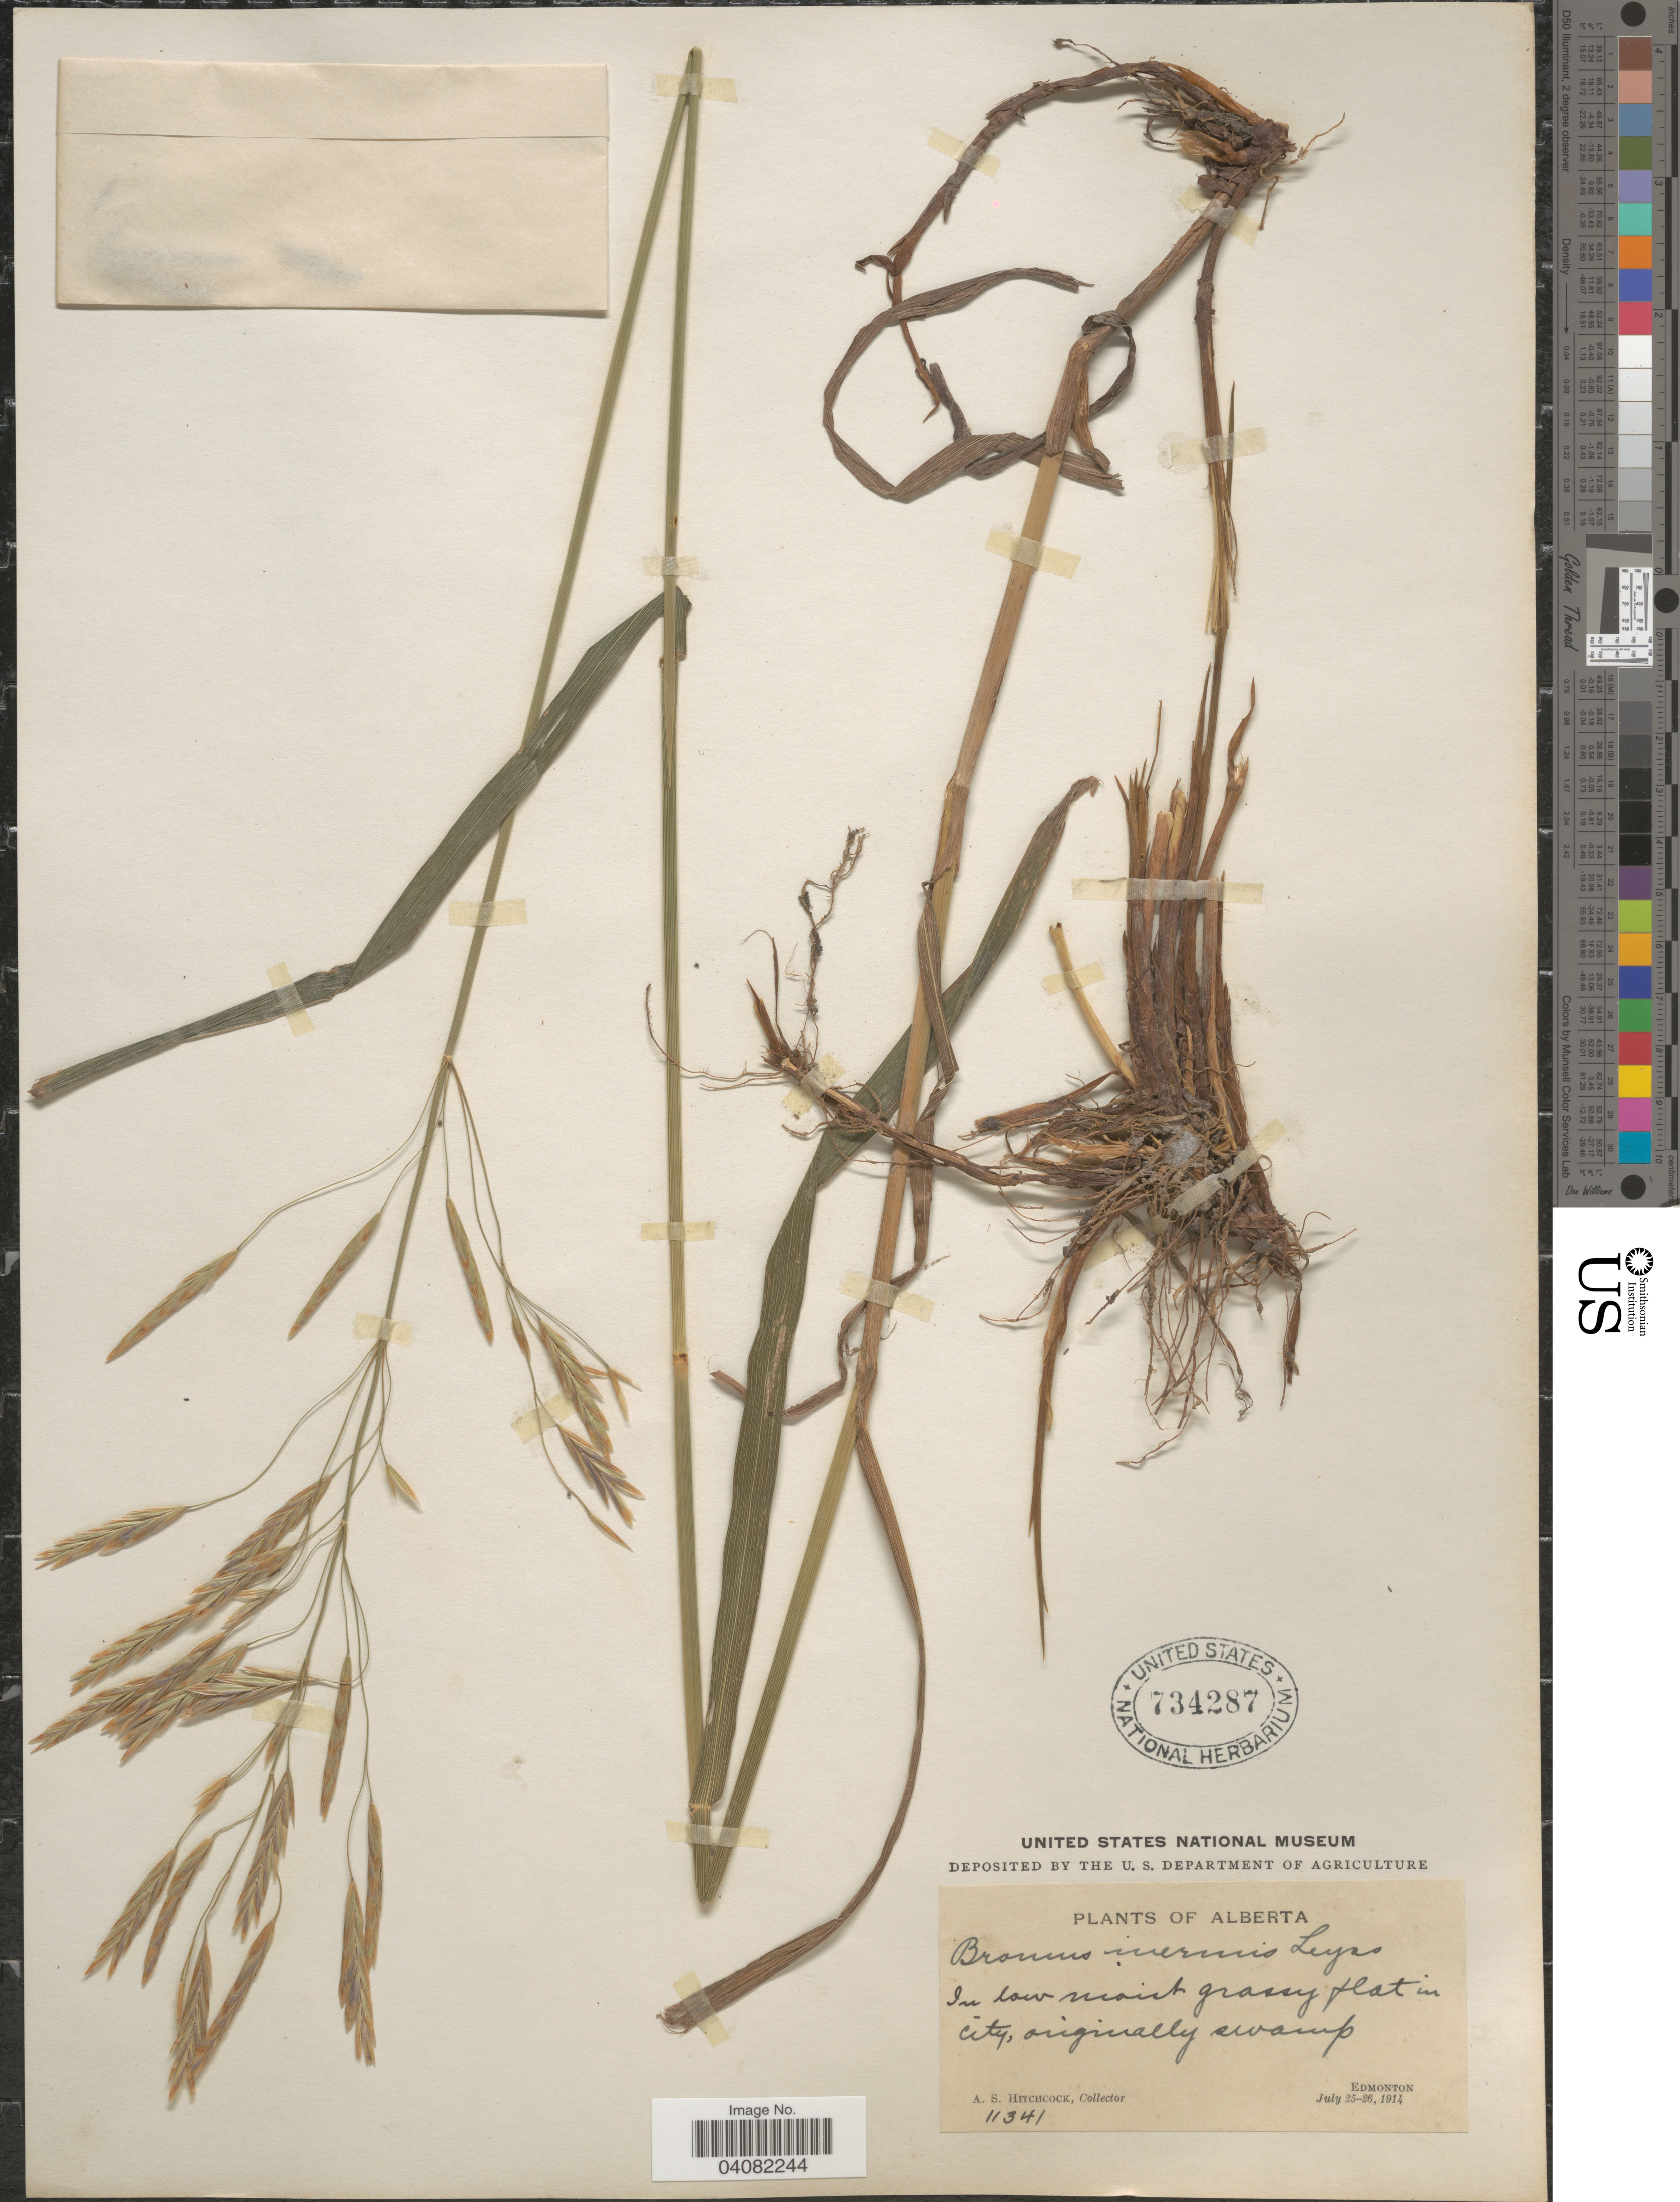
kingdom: Plantae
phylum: Tracheophyta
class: Liliopsida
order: Poales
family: Poaceae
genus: Bromus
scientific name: Bromus inermis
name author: Leyss.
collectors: A. S. Hitchcock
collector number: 11341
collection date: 1914-07-25/1914-07-26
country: Canada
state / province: Alberta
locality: Edmonton.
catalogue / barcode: US 734287